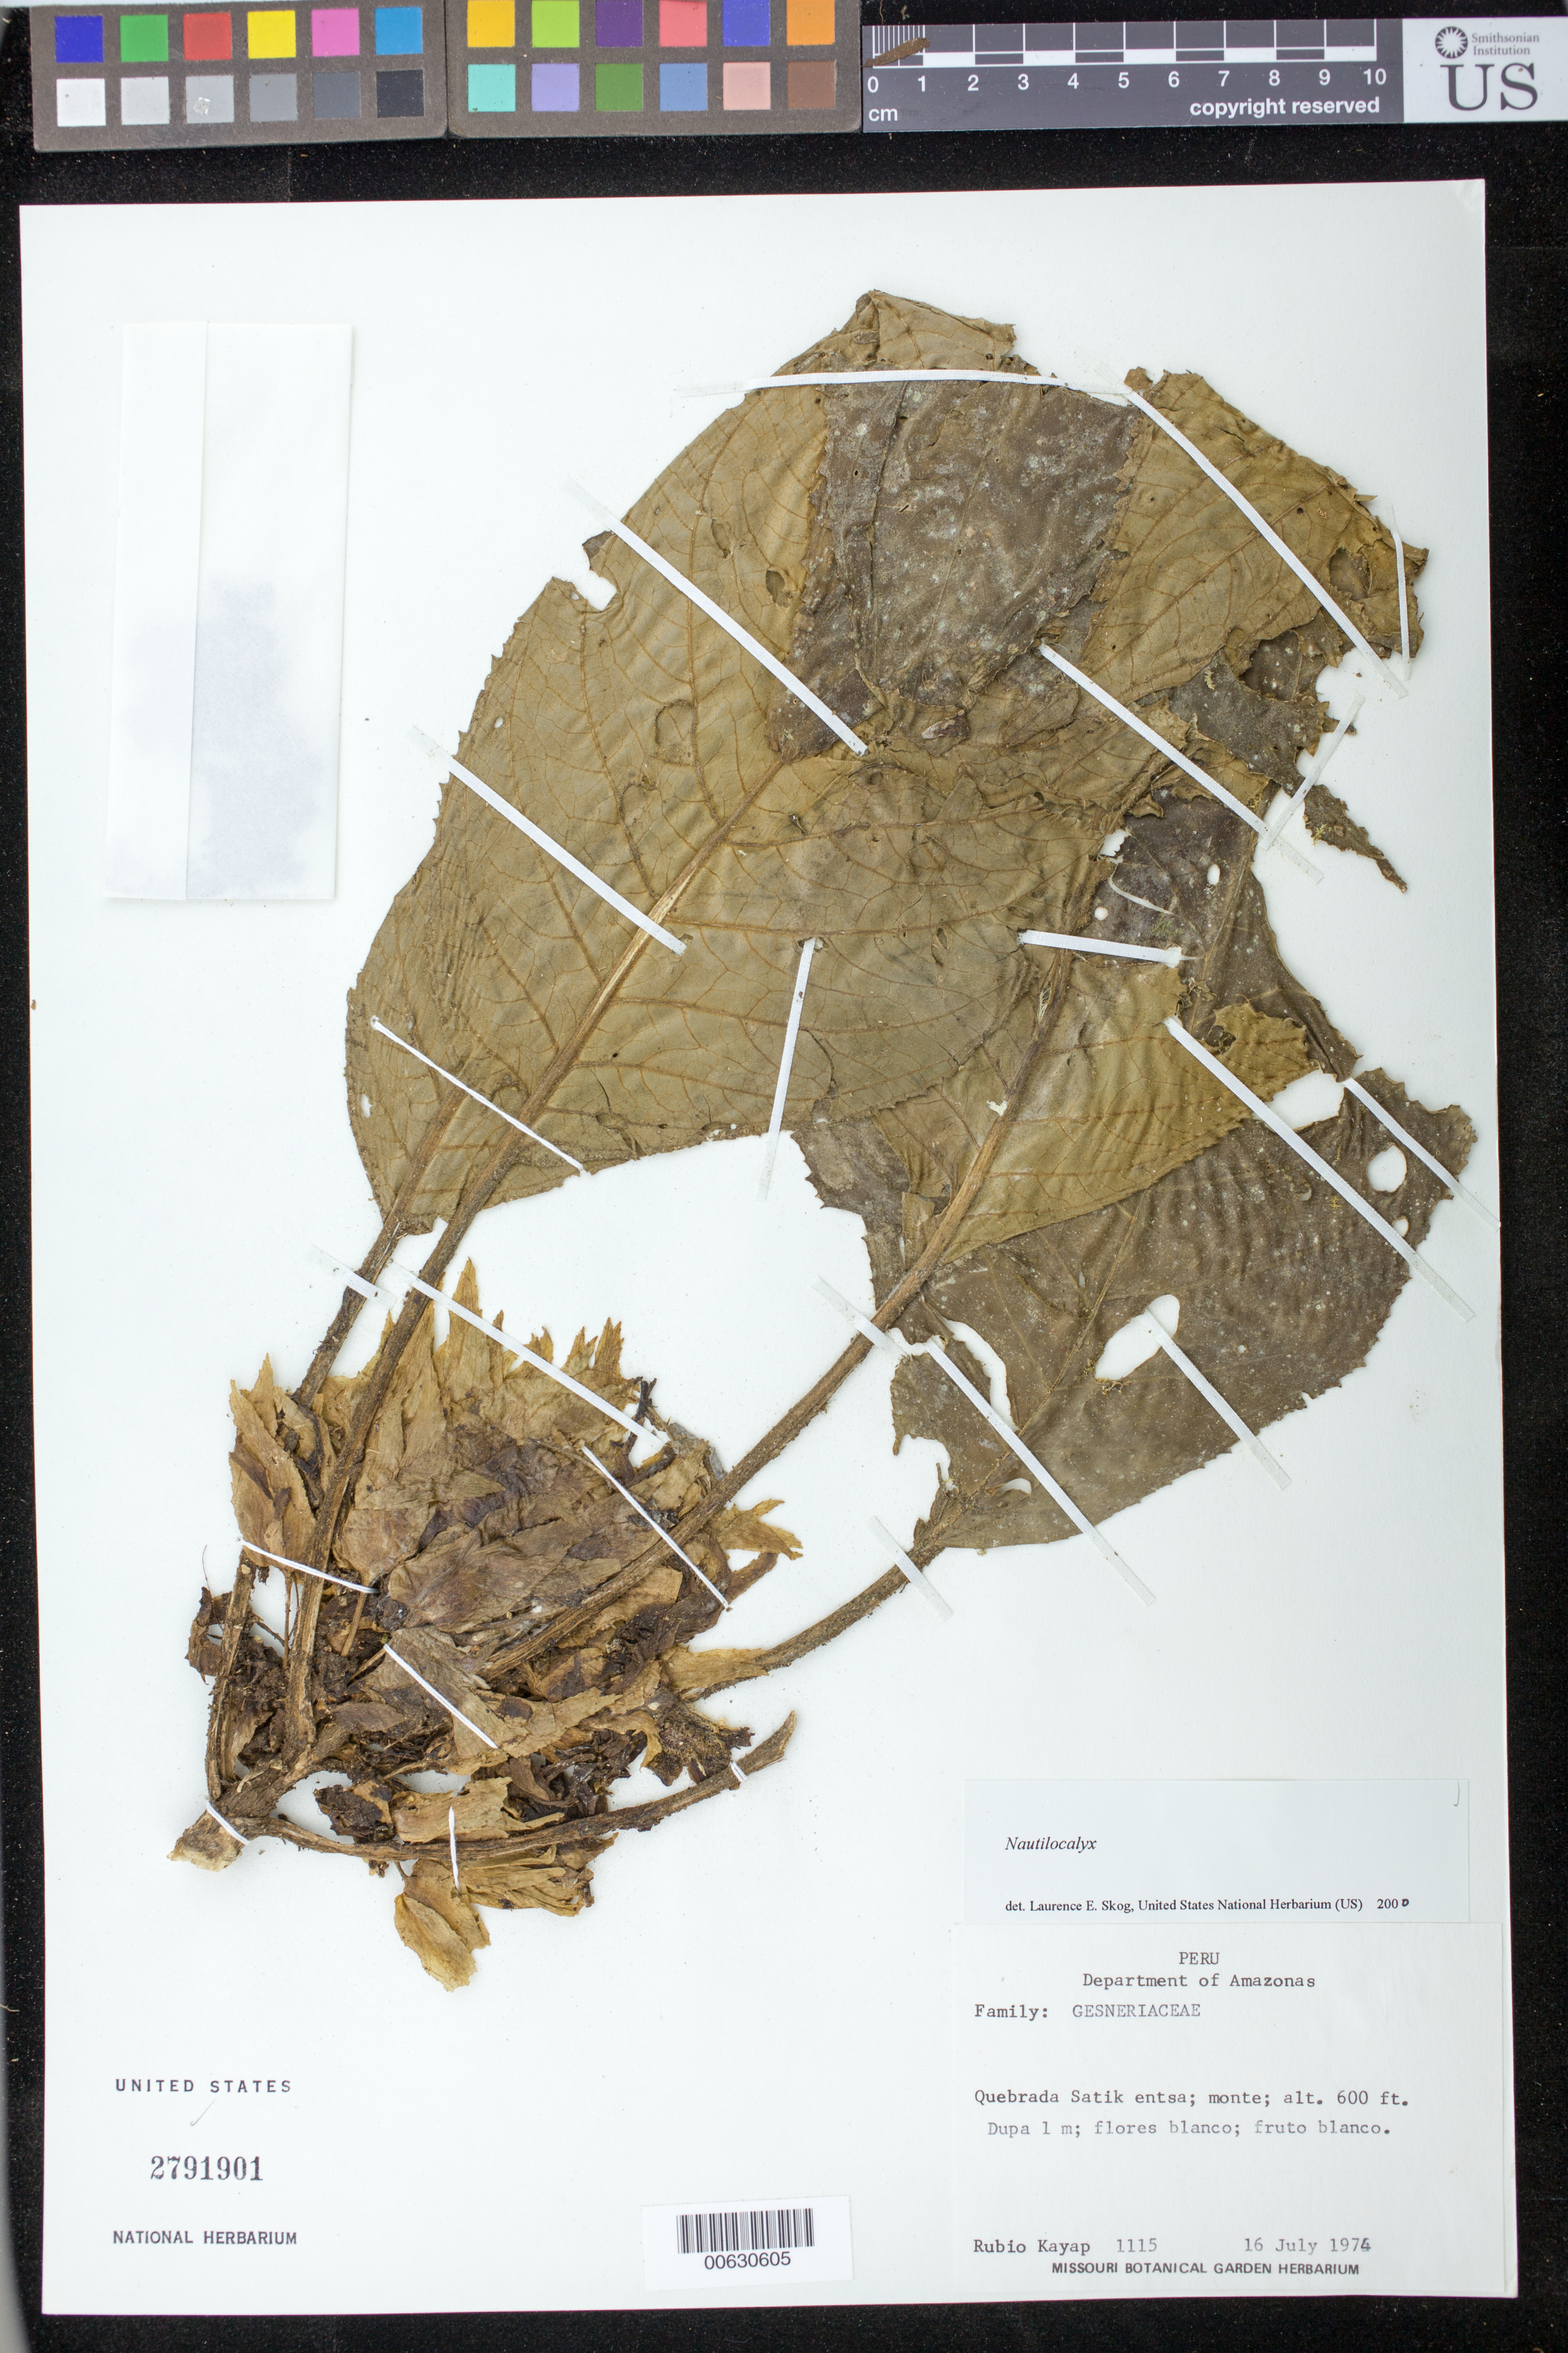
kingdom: Plantae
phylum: Tracheophyta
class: Magnoliopsida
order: Lamiales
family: Gesneriaceae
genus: Nautilocalyx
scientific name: Nautilocalyx sp.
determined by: Skog, Laurence E.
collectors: R. Kayap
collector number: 1115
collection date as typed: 16 Jul 1974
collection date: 1974-07-16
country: Peru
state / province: Amazonas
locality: Quebrada Satik entsa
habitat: Monte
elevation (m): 183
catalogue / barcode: US 2791901